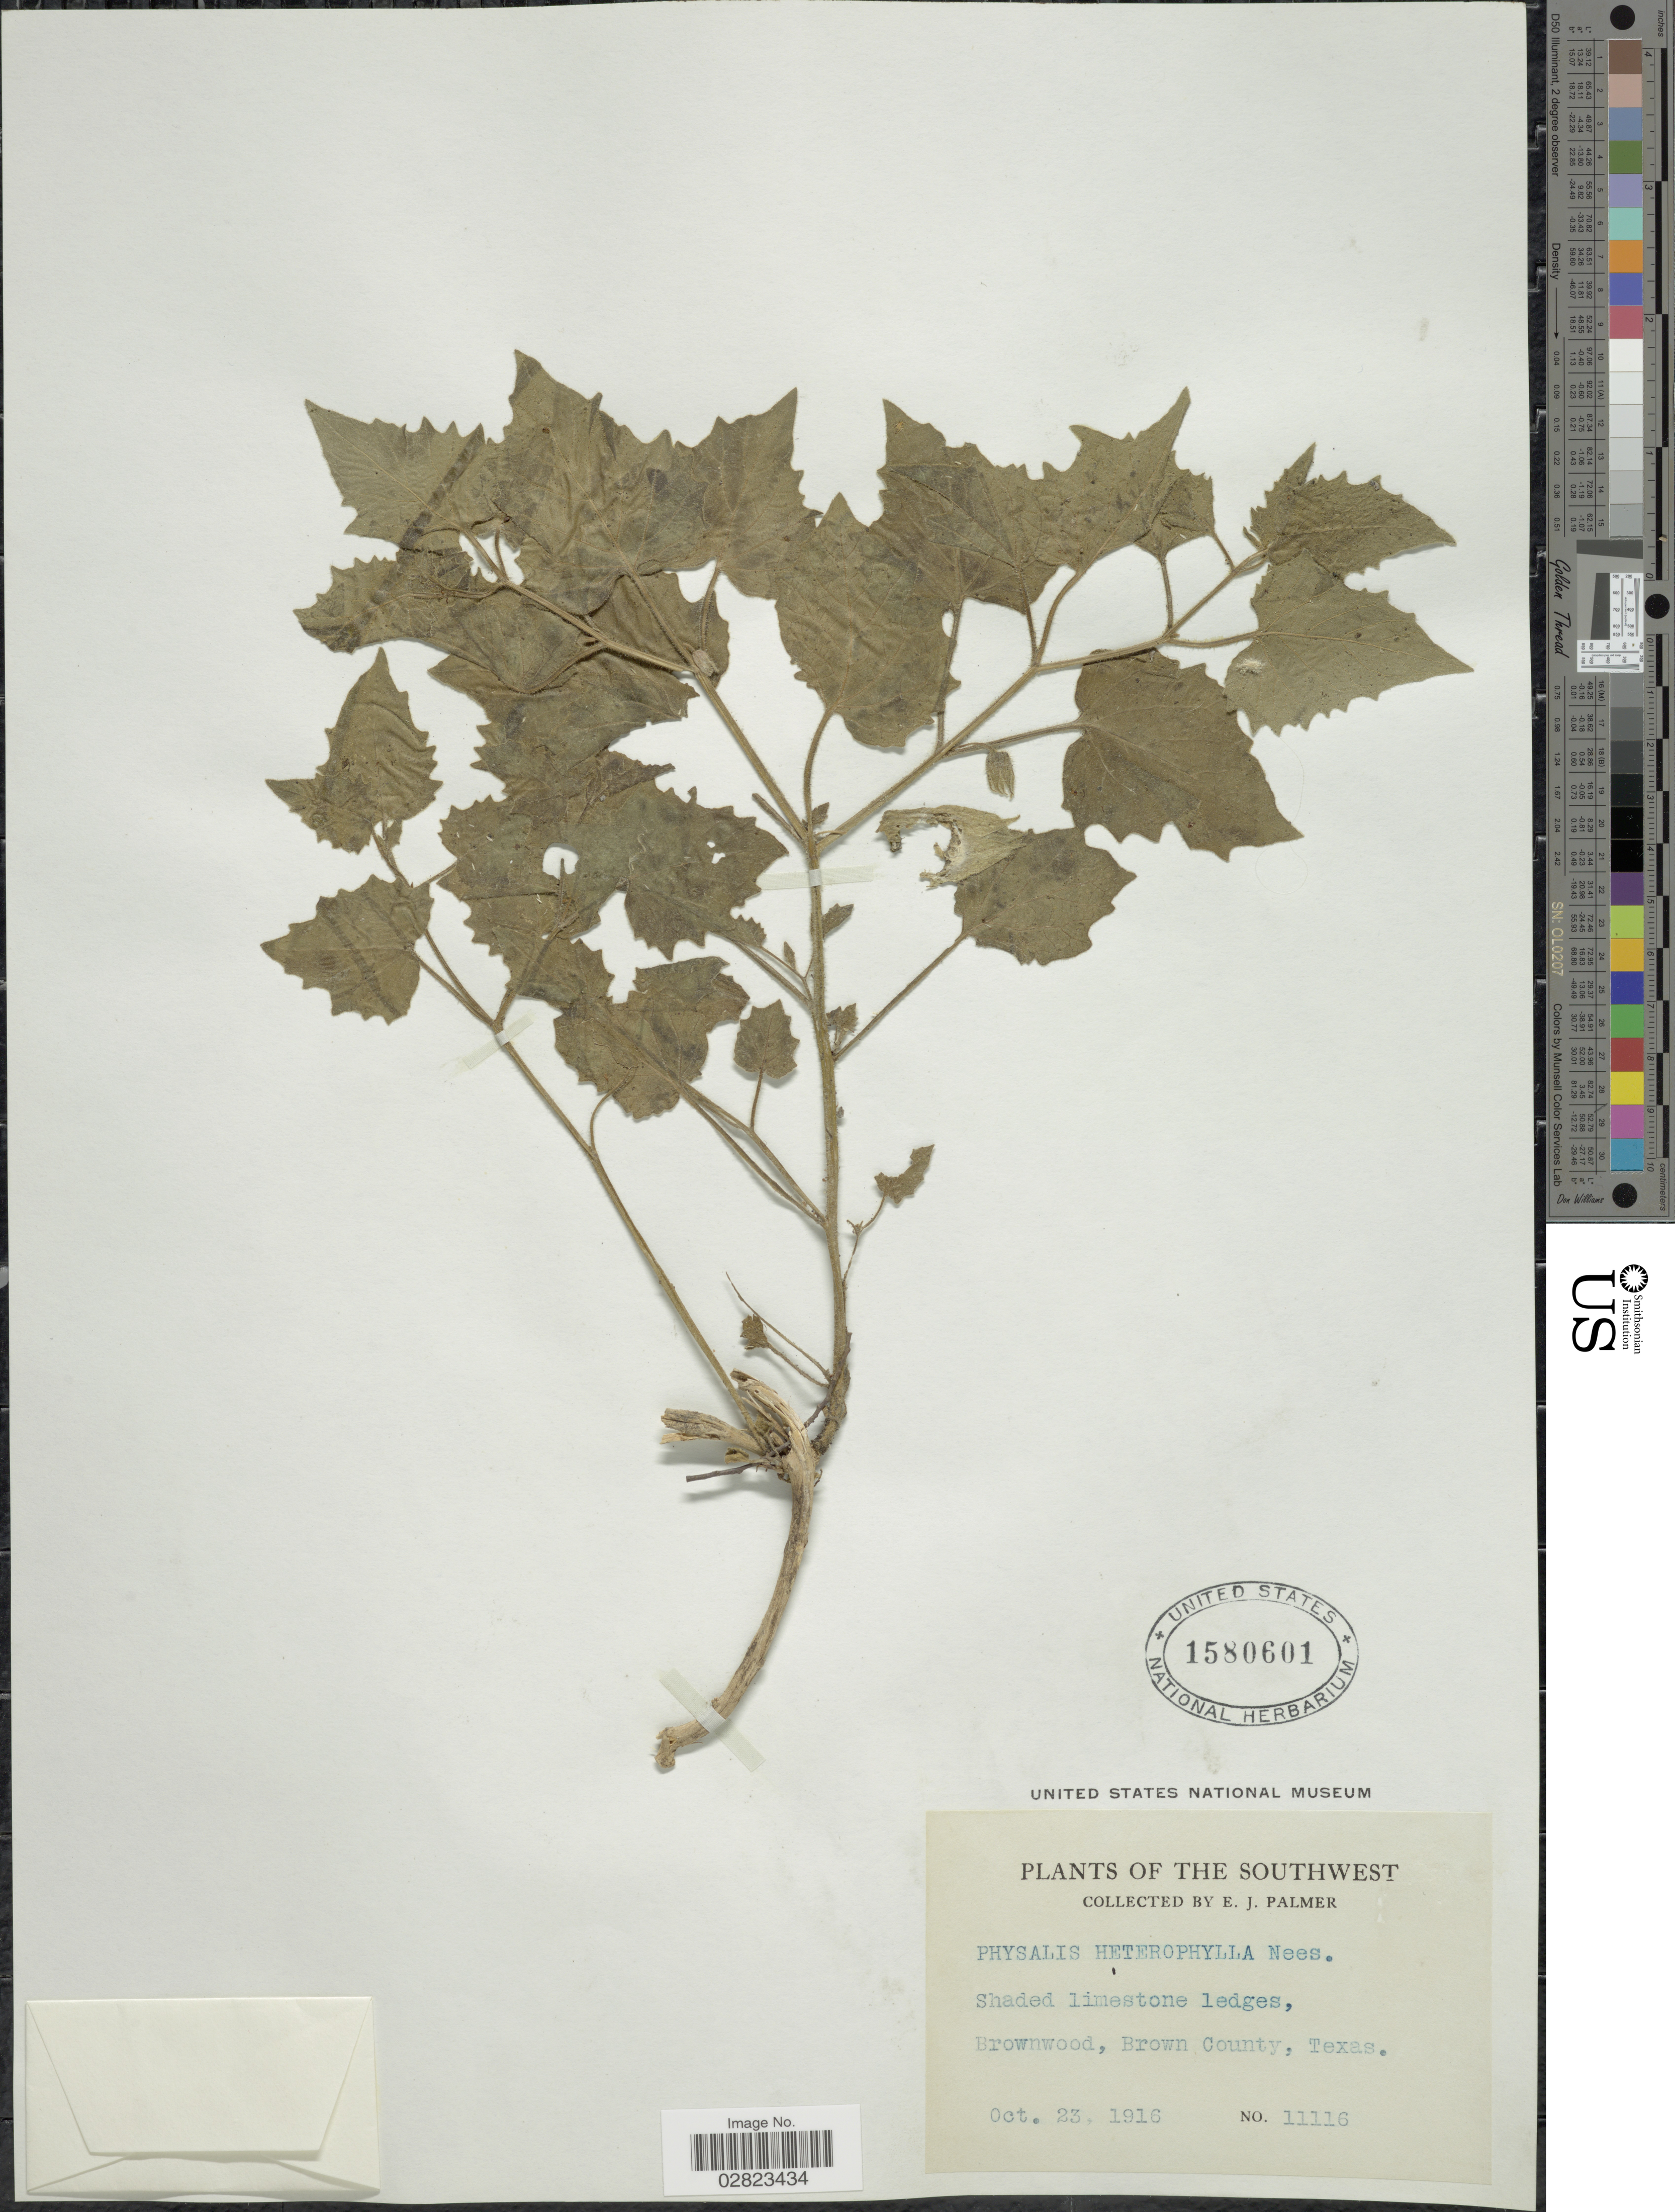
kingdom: Plantae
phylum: Tracheophyta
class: Magnoliopsida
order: Solanales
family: Solanaceae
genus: Physalis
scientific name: Physalis heterophylla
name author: Nees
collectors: E. J. Palmer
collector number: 11116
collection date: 1916-10-23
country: United States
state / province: Texas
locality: The Southwest. Brownwood, Brown County.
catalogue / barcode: US 1580601